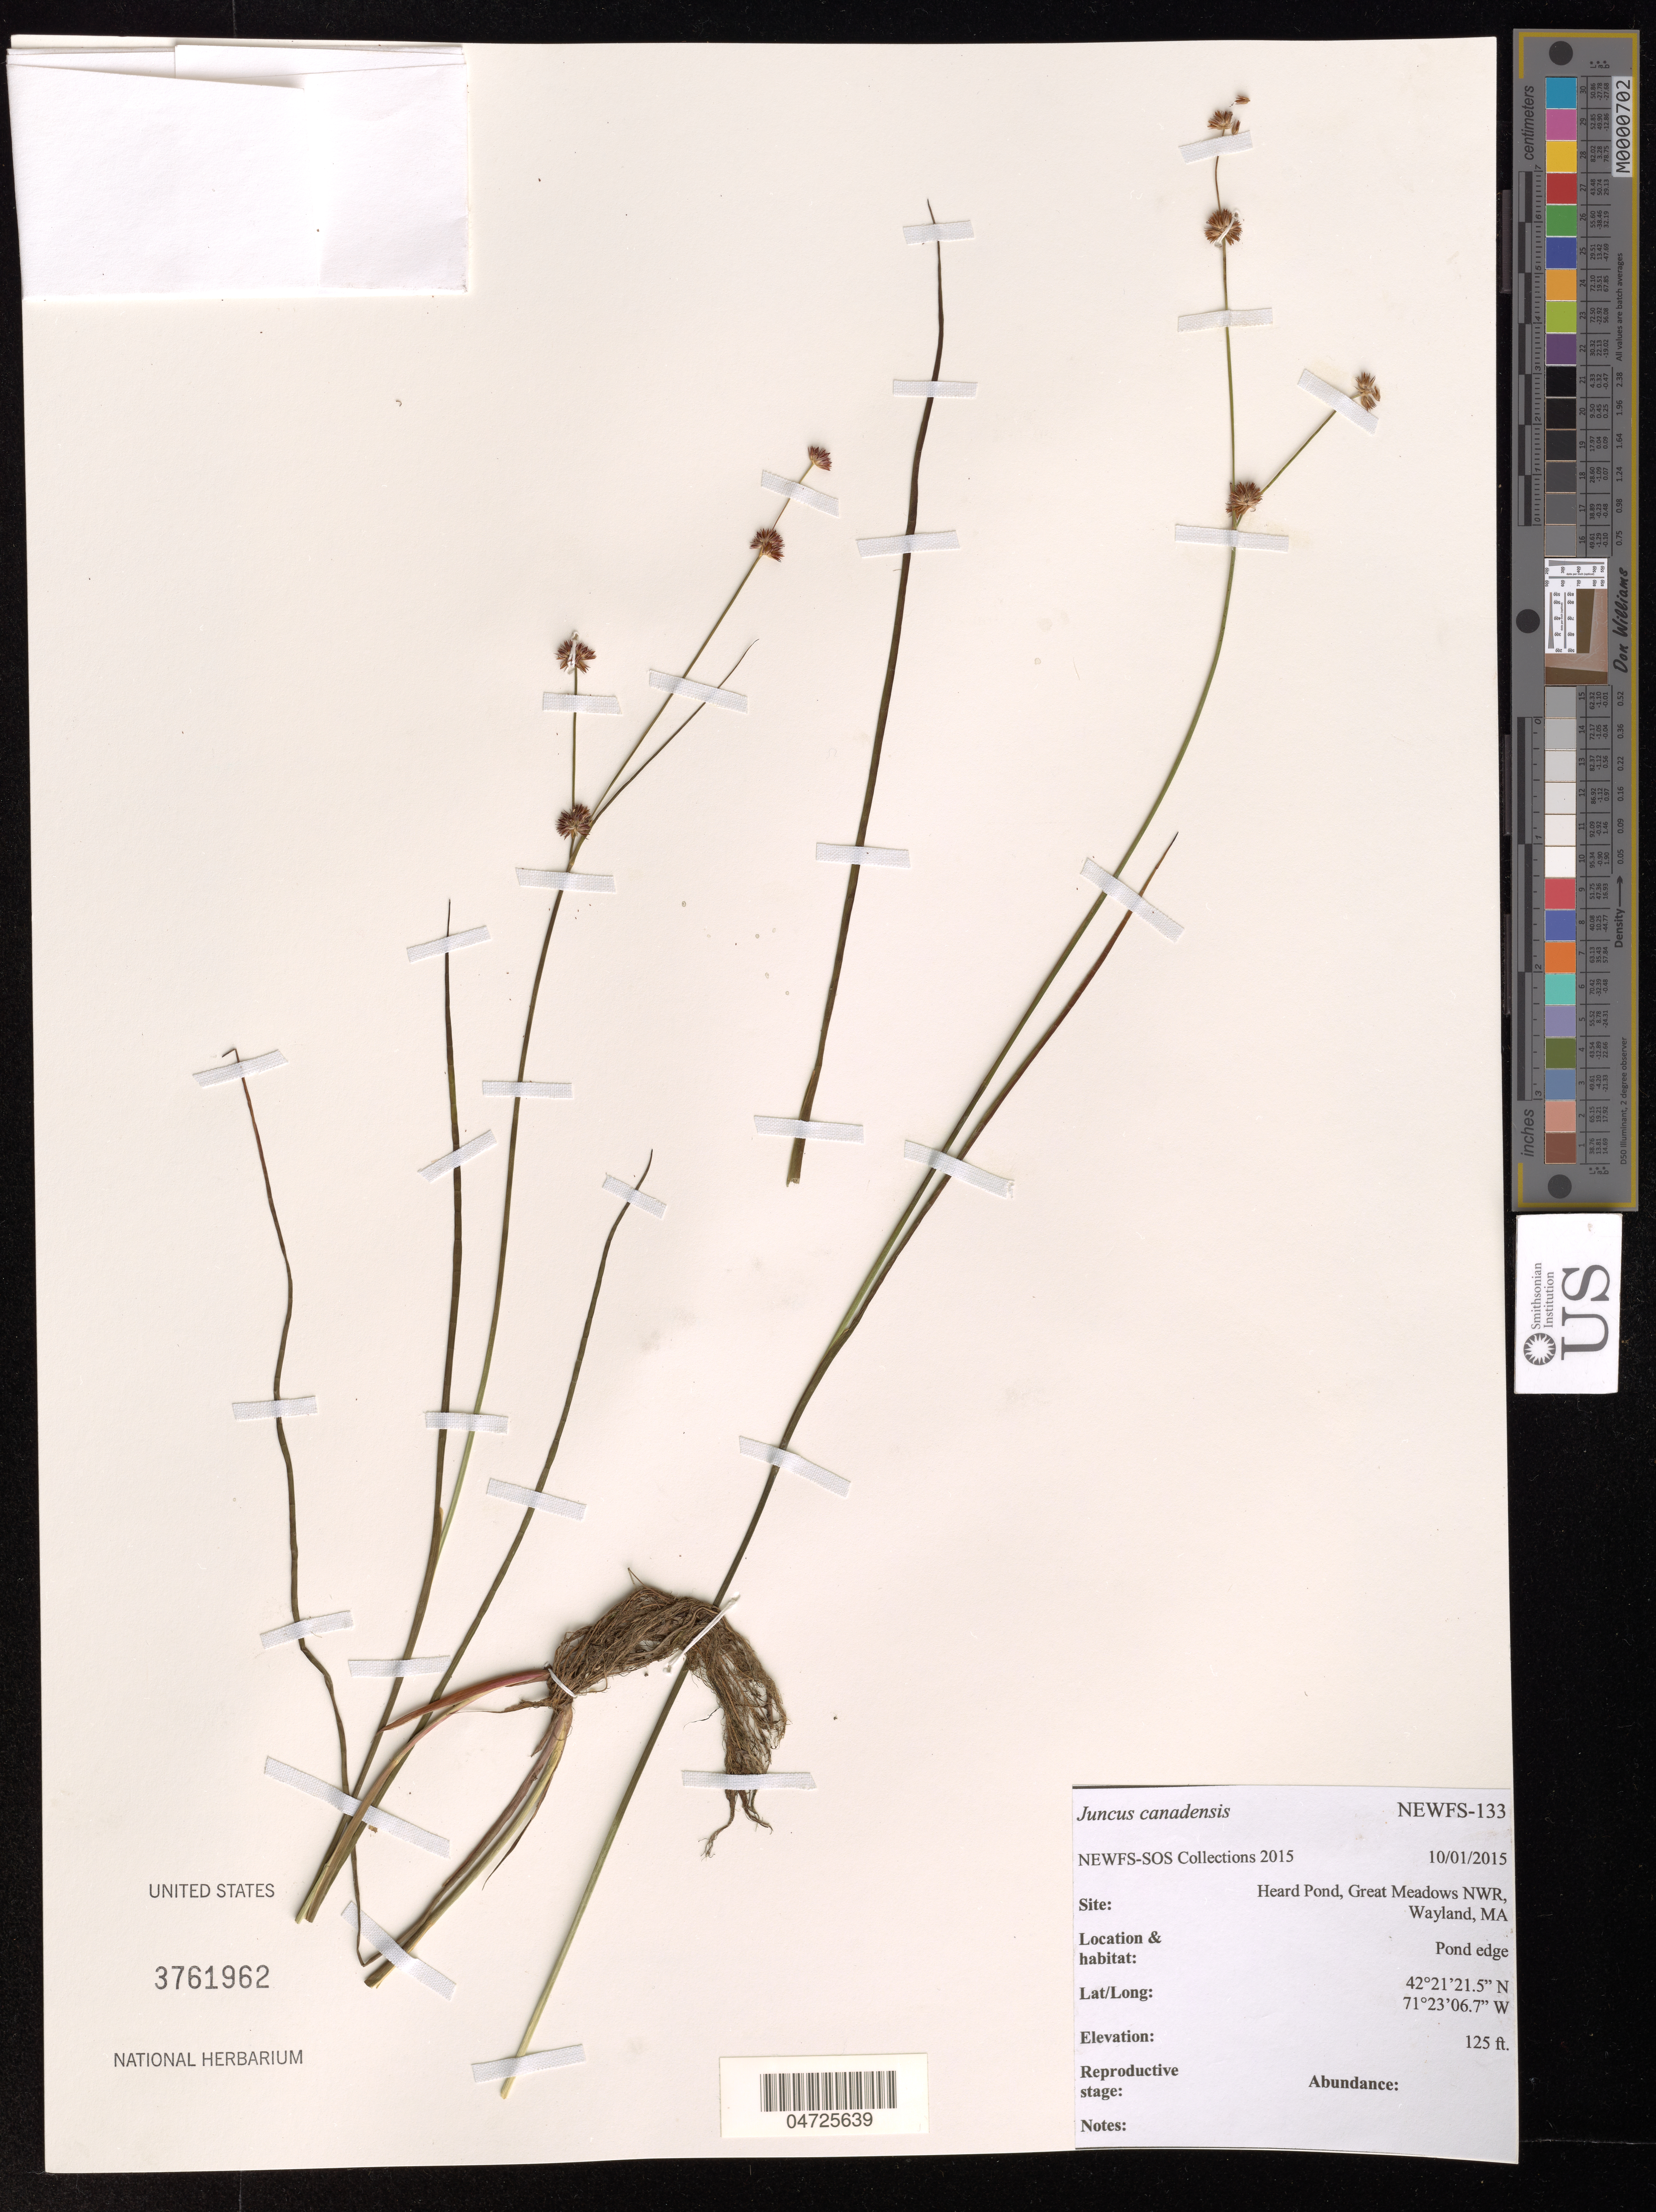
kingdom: Plantae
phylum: Tracheophyta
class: Liliopsida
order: Poales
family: Juncaceae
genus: Juncus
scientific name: Juncus canadensis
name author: J. Gay ex Laharpe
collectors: NEWFS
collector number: NEWFS-133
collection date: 2015-10-01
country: United States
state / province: Massachusetts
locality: Heard Pond, Great Meadows NWR, Wayland.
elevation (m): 38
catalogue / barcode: US 3761962